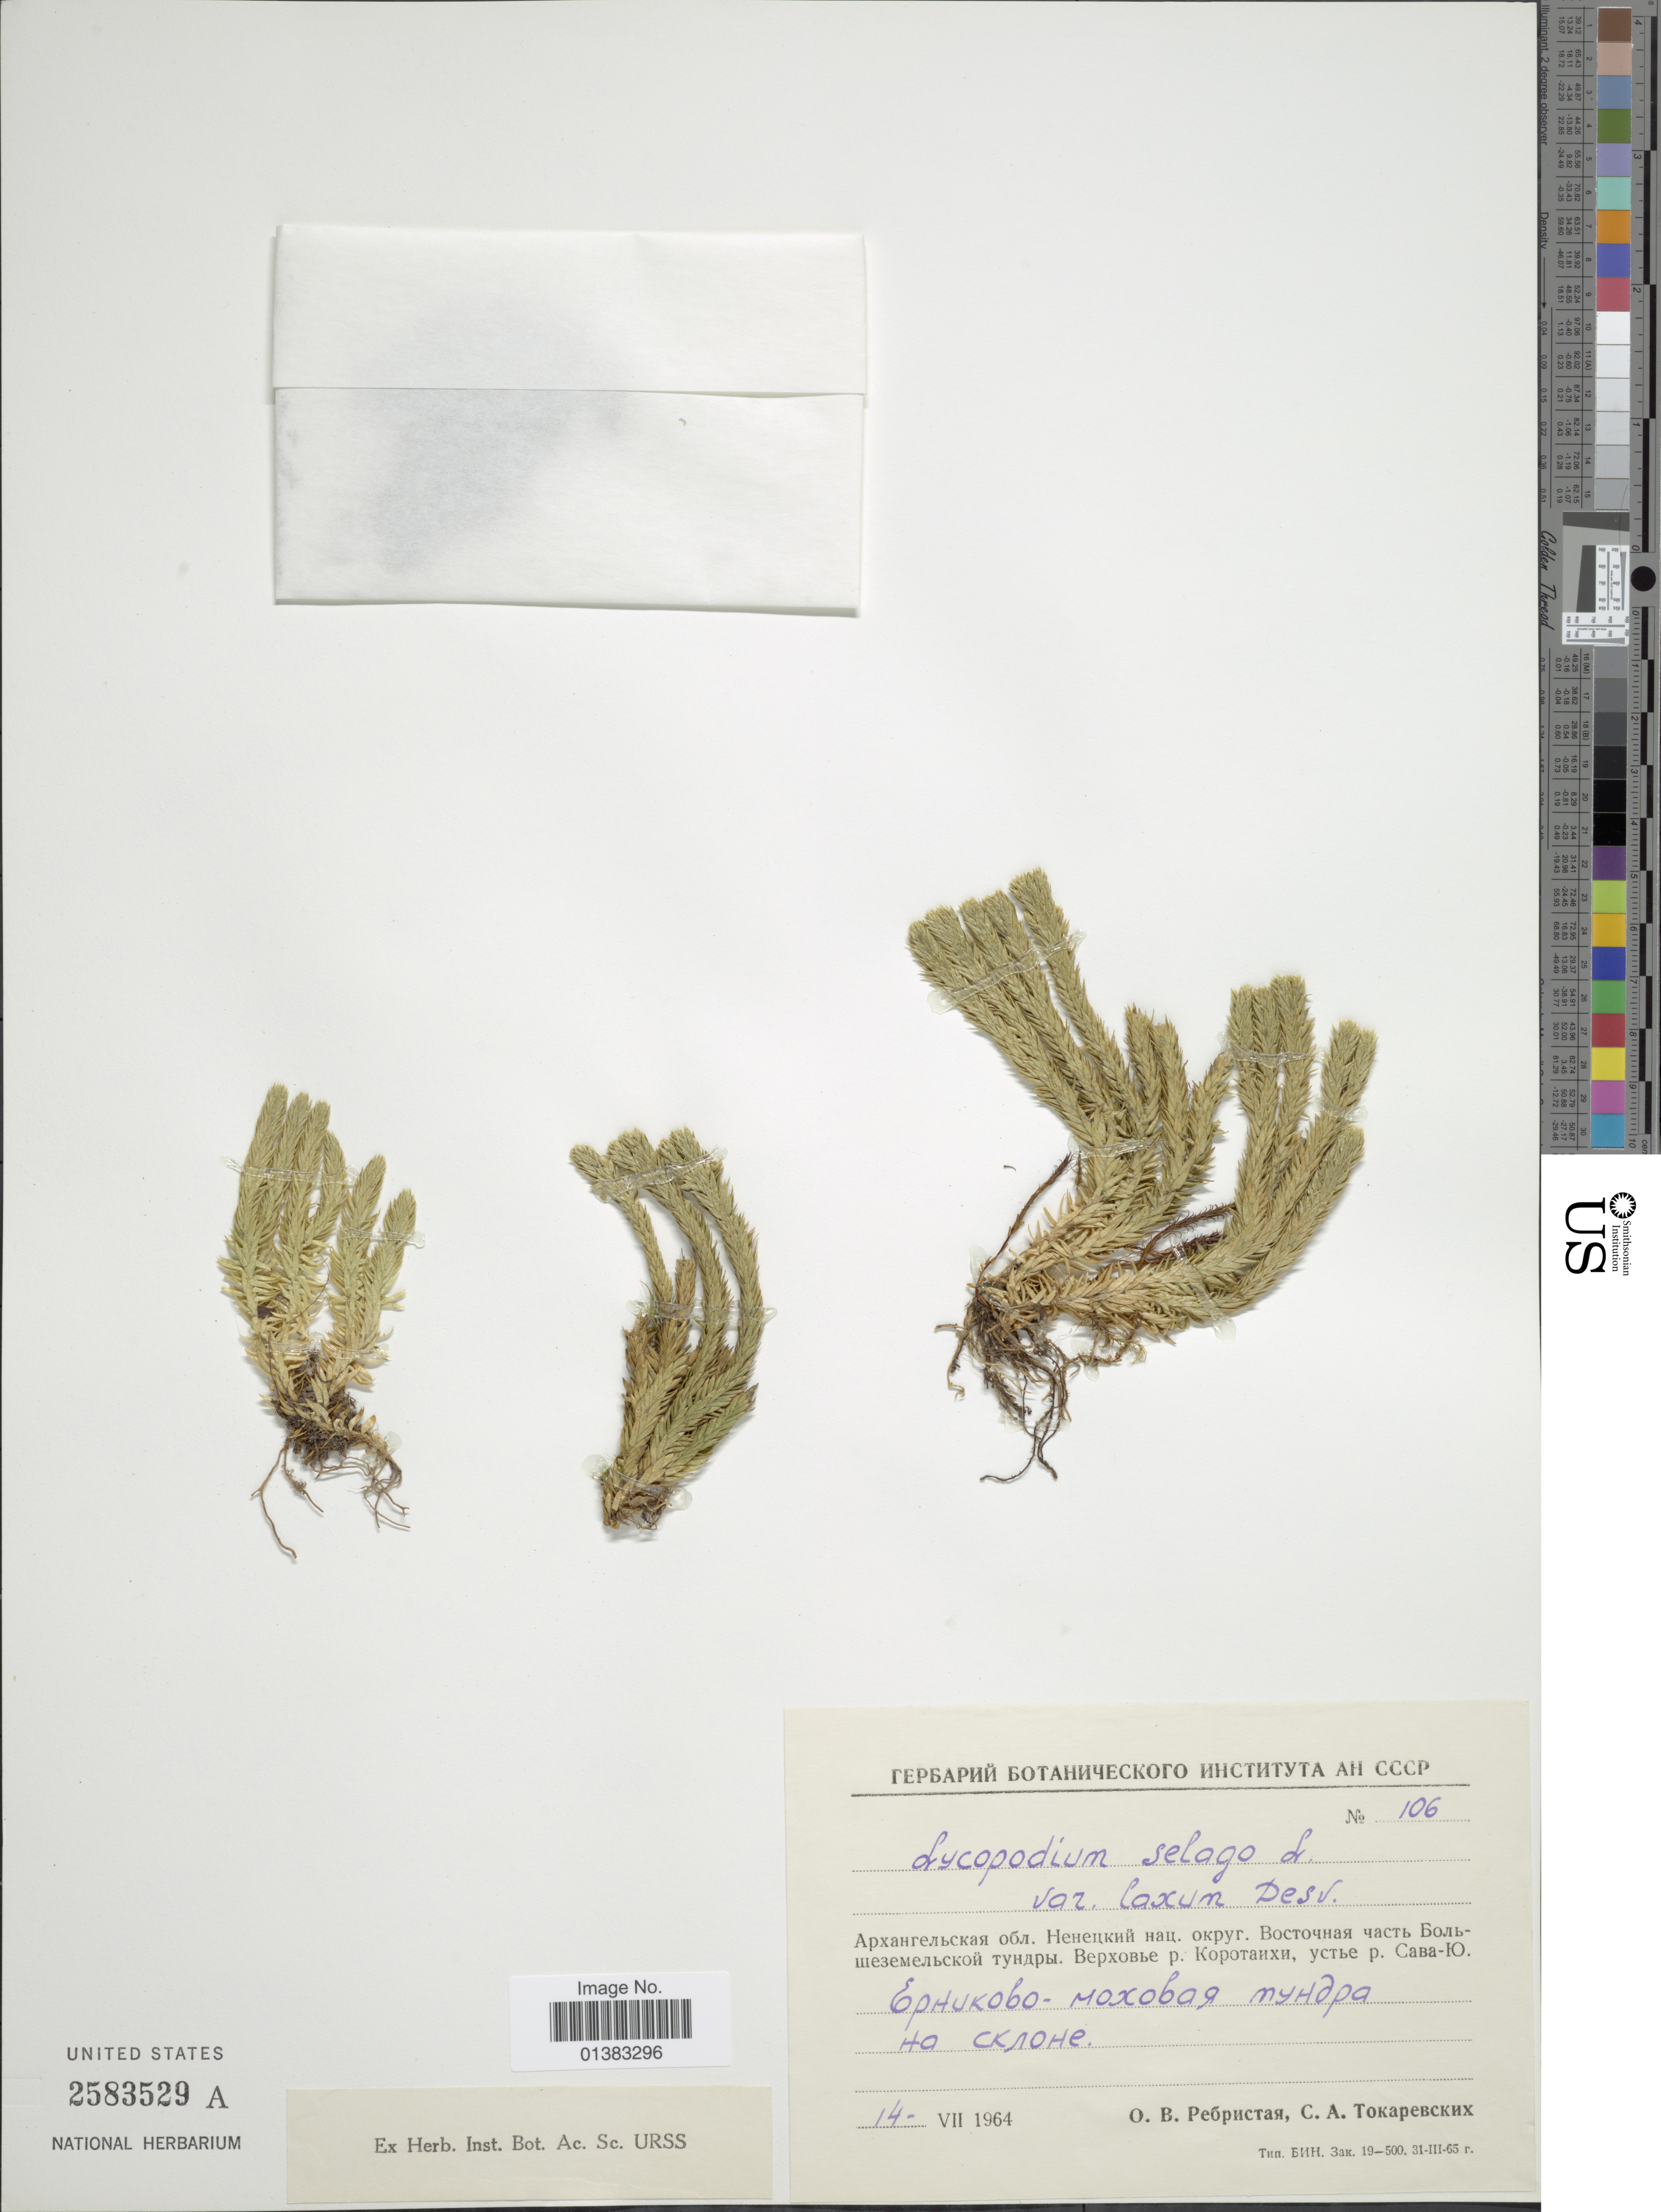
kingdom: Plantae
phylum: Tracheophyta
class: Lycopodiopsida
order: Lycopodiales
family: Lycopodiaceae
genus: Huperzia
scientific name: Huperzia selago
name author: (L.) Bernh. ex Schrank & Mart.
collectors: O. Rebritskaya & S. Tokarevskikh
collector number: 106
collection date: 1964-07-14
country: Russian Federation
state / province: Arkhangelsk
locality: Northwestern Federal District, Arkhangelk Oblast, in the region of Rivers Korotaikha and Sava-U.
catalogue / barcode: US 2583529A